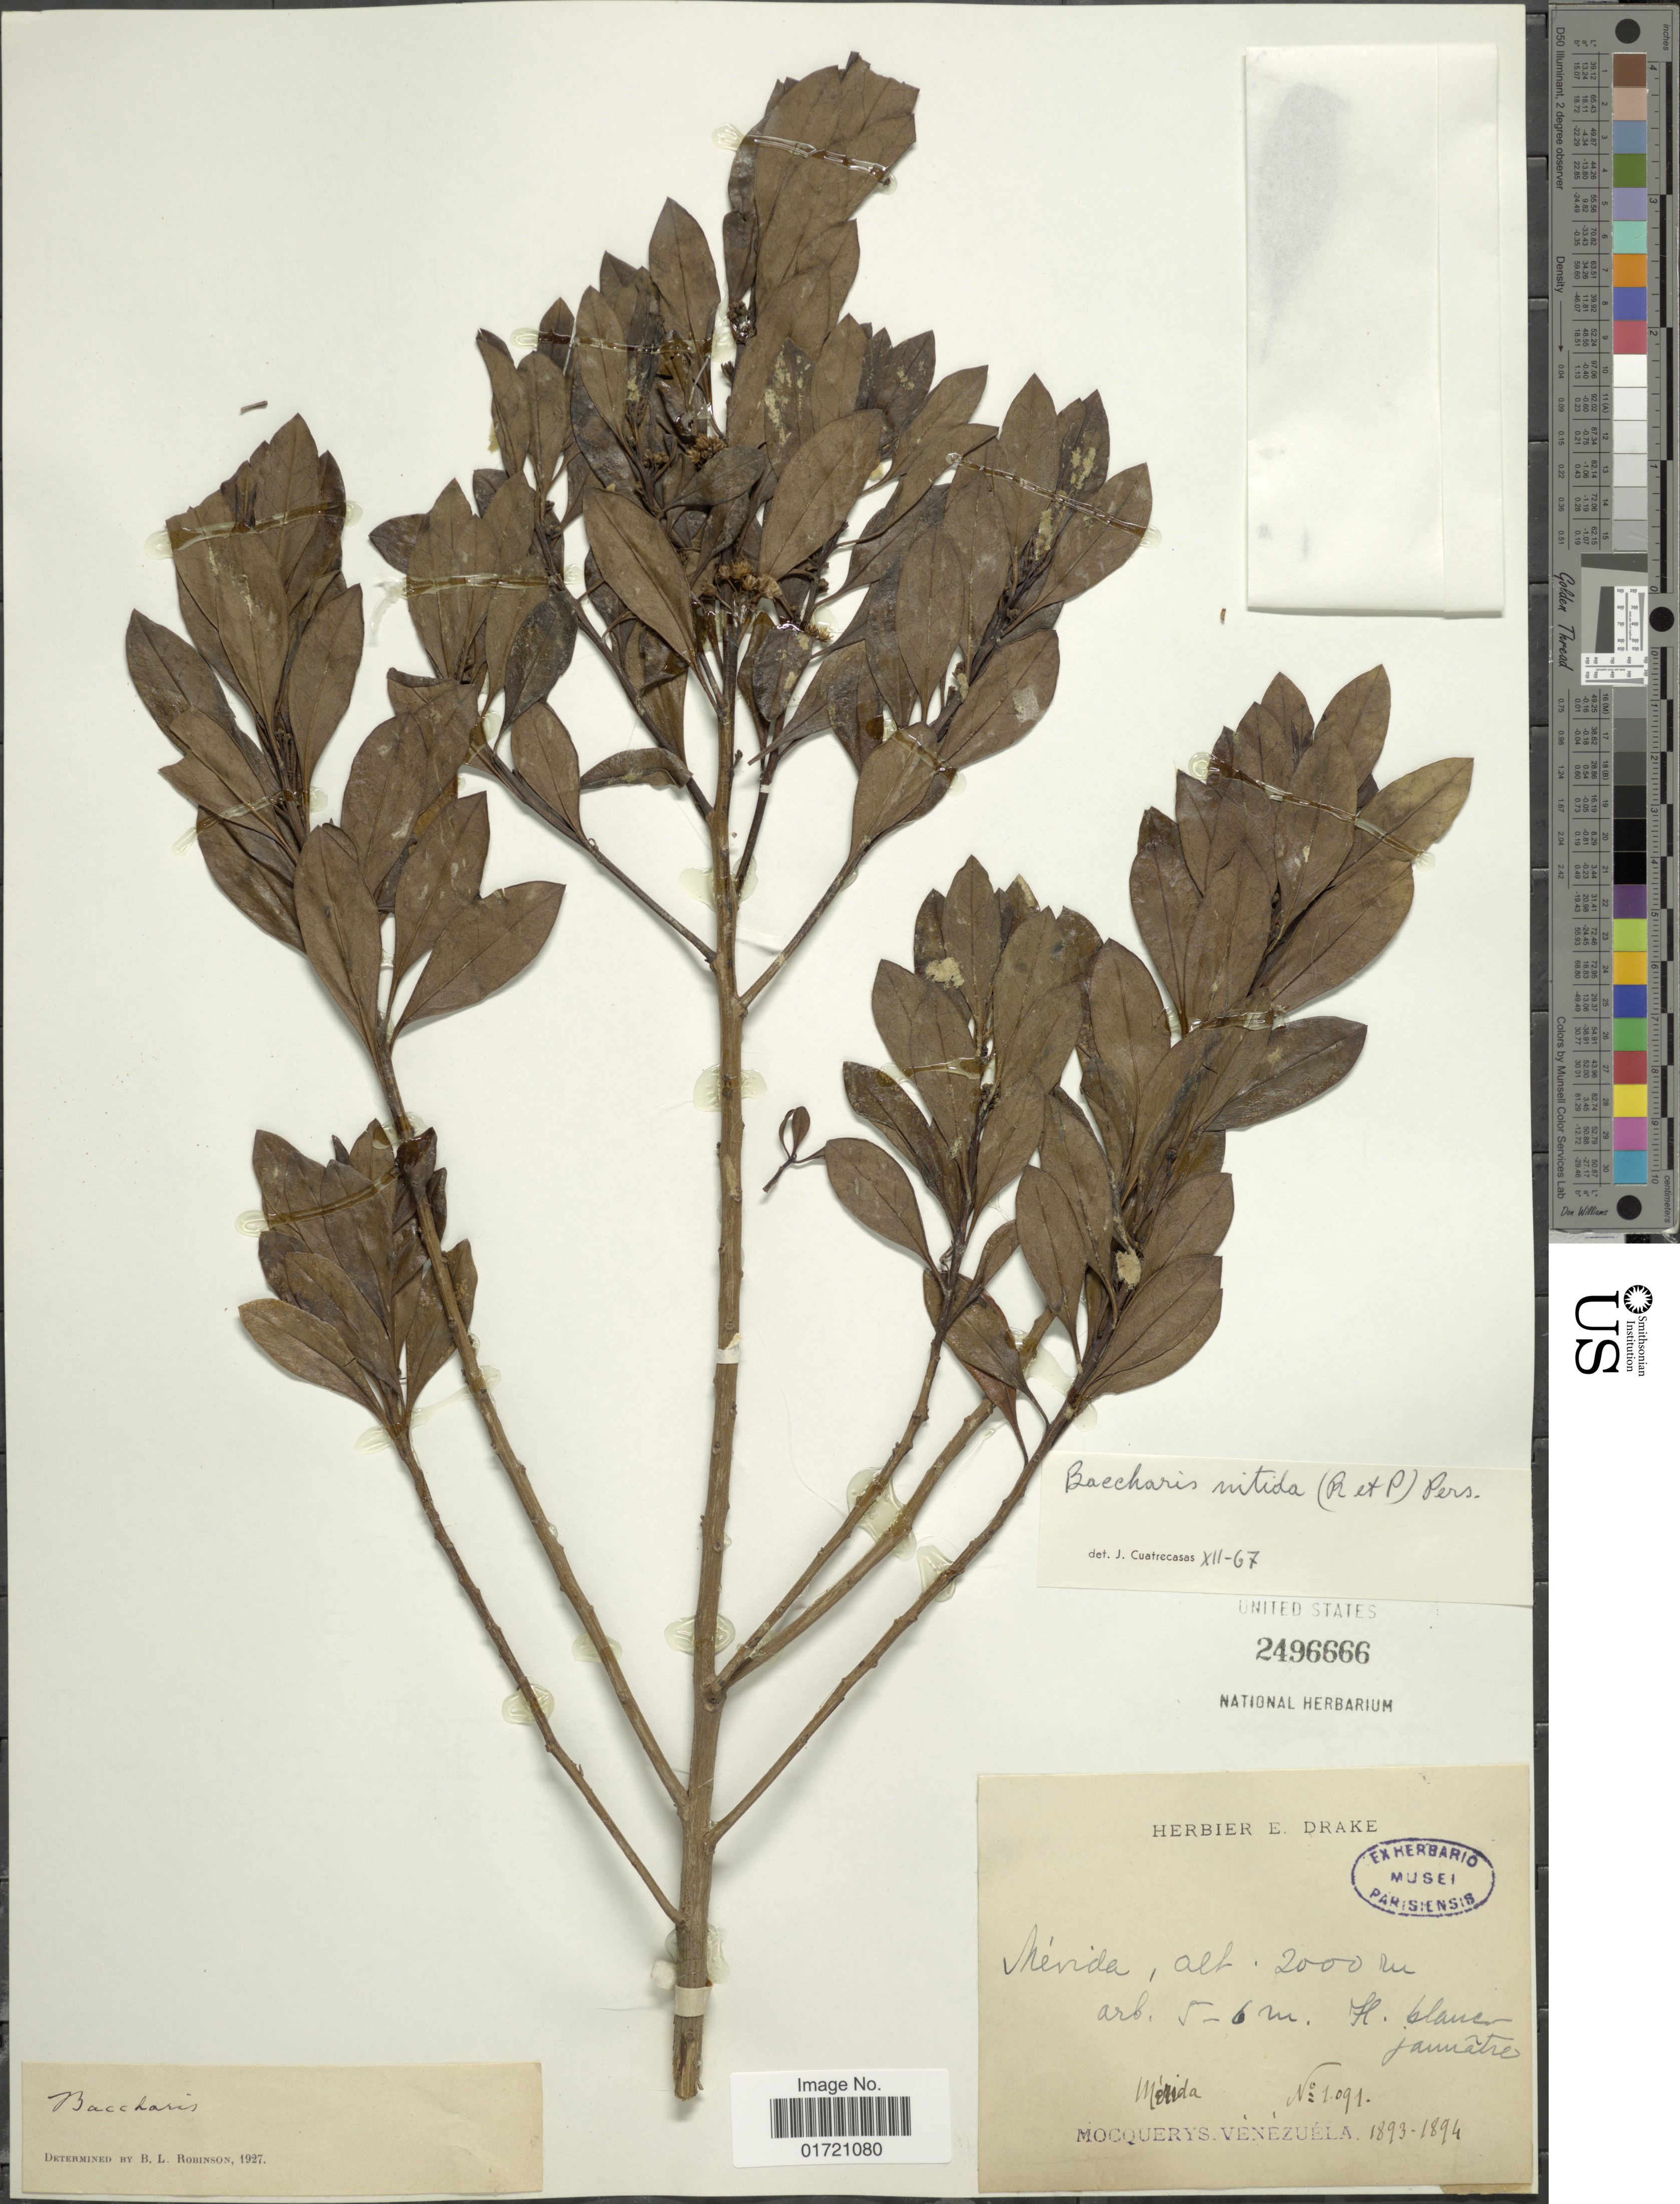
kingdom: Plantae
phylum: Tracheophyta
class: Magnoliopsida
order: Asterales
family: Asteraceae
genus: Baccharis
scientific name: Baccharis nitida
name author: (Ruiz & Pav.) Pers.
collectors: A. Mocquerys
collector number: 1091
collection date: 1893/1894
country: Venezuela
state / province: Mérida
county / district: Libertador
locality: Mérida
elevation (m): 2000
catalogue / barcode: US 2496666